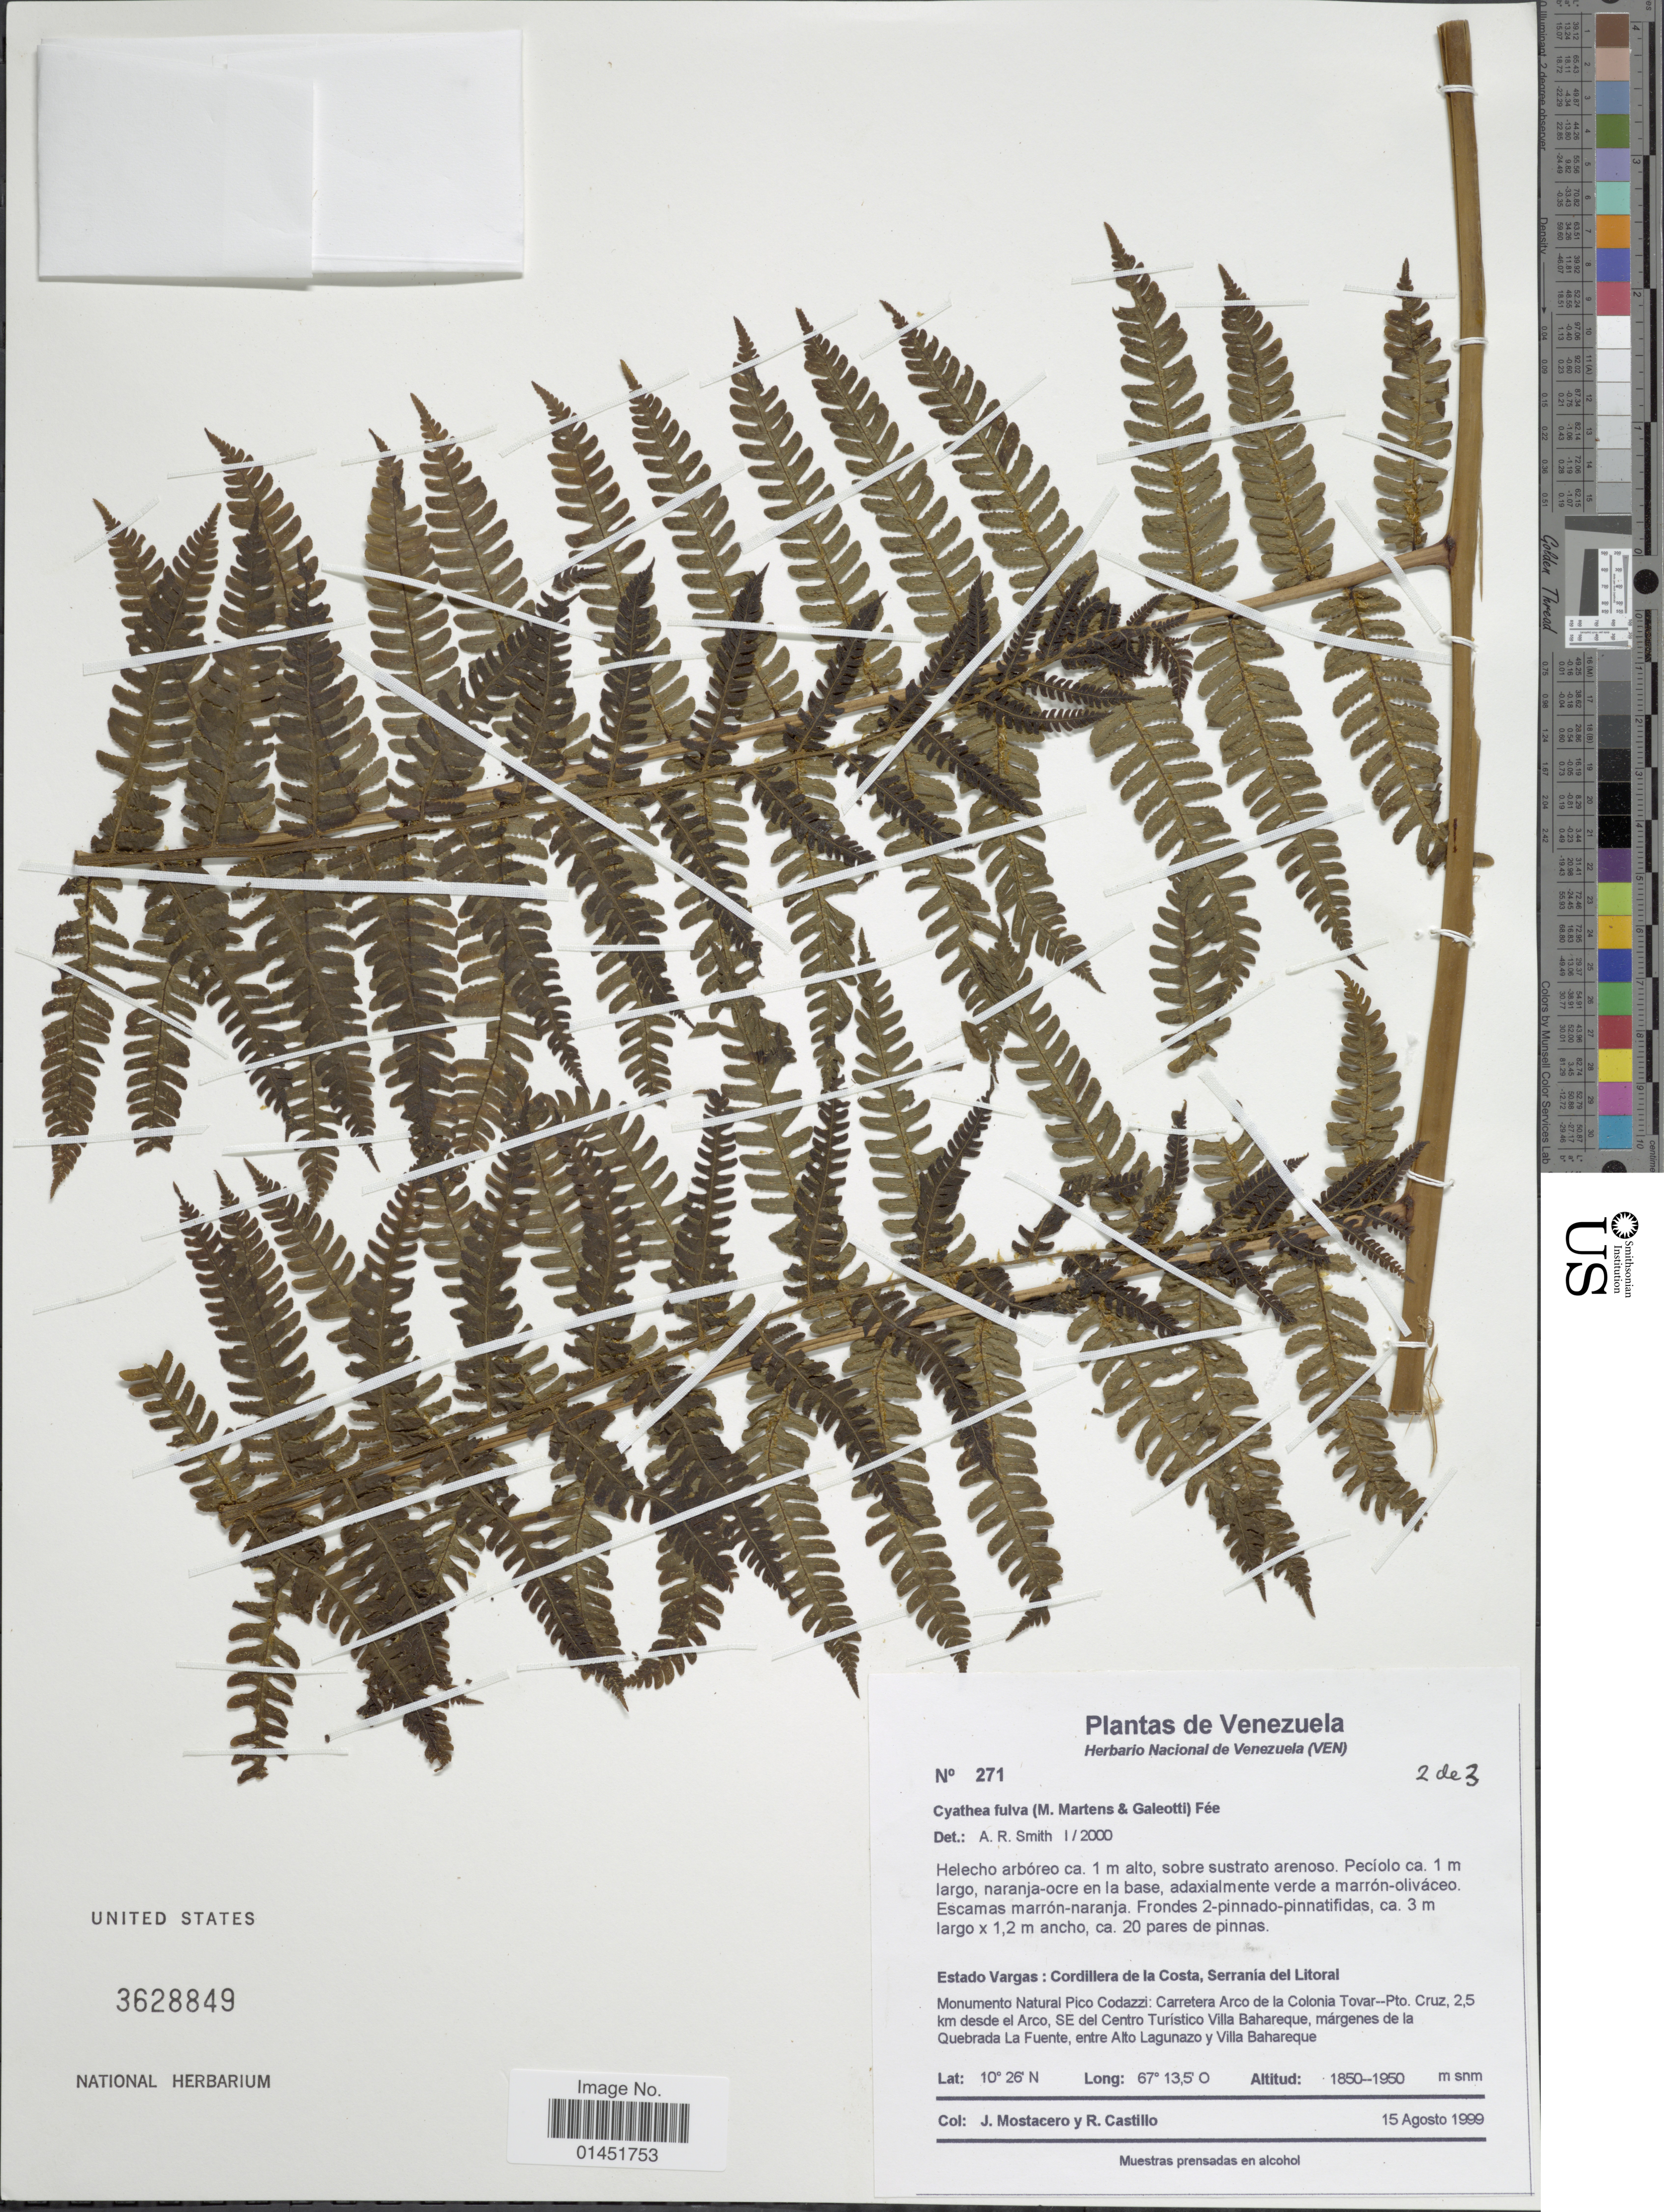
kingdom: Plantae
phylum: Tracheophyta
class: Polypodiopsida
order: Cyatheales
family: Cyatheaceae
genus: Cyathea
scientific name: Cyathea fulva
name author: (M. Martens & Galeotti) Fée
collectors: J. Mostacero & R. Castillo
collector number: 271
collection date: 1999-08-15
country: Venezuela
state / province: Vargas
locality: Cordillera de la Costa, Serrania del Litoral. Monumento Natural Pico Codazzi: Carreteta Arco de la Colonial Tovar--Pto. Cruz 2.5 km desde el Arco, SE del Centro Turistico Villa Bahareque, margenes de la Quebrada La Fuente, entre Lagunazo y Villa Bahareque.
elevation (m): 1850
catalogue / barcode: US 3628849